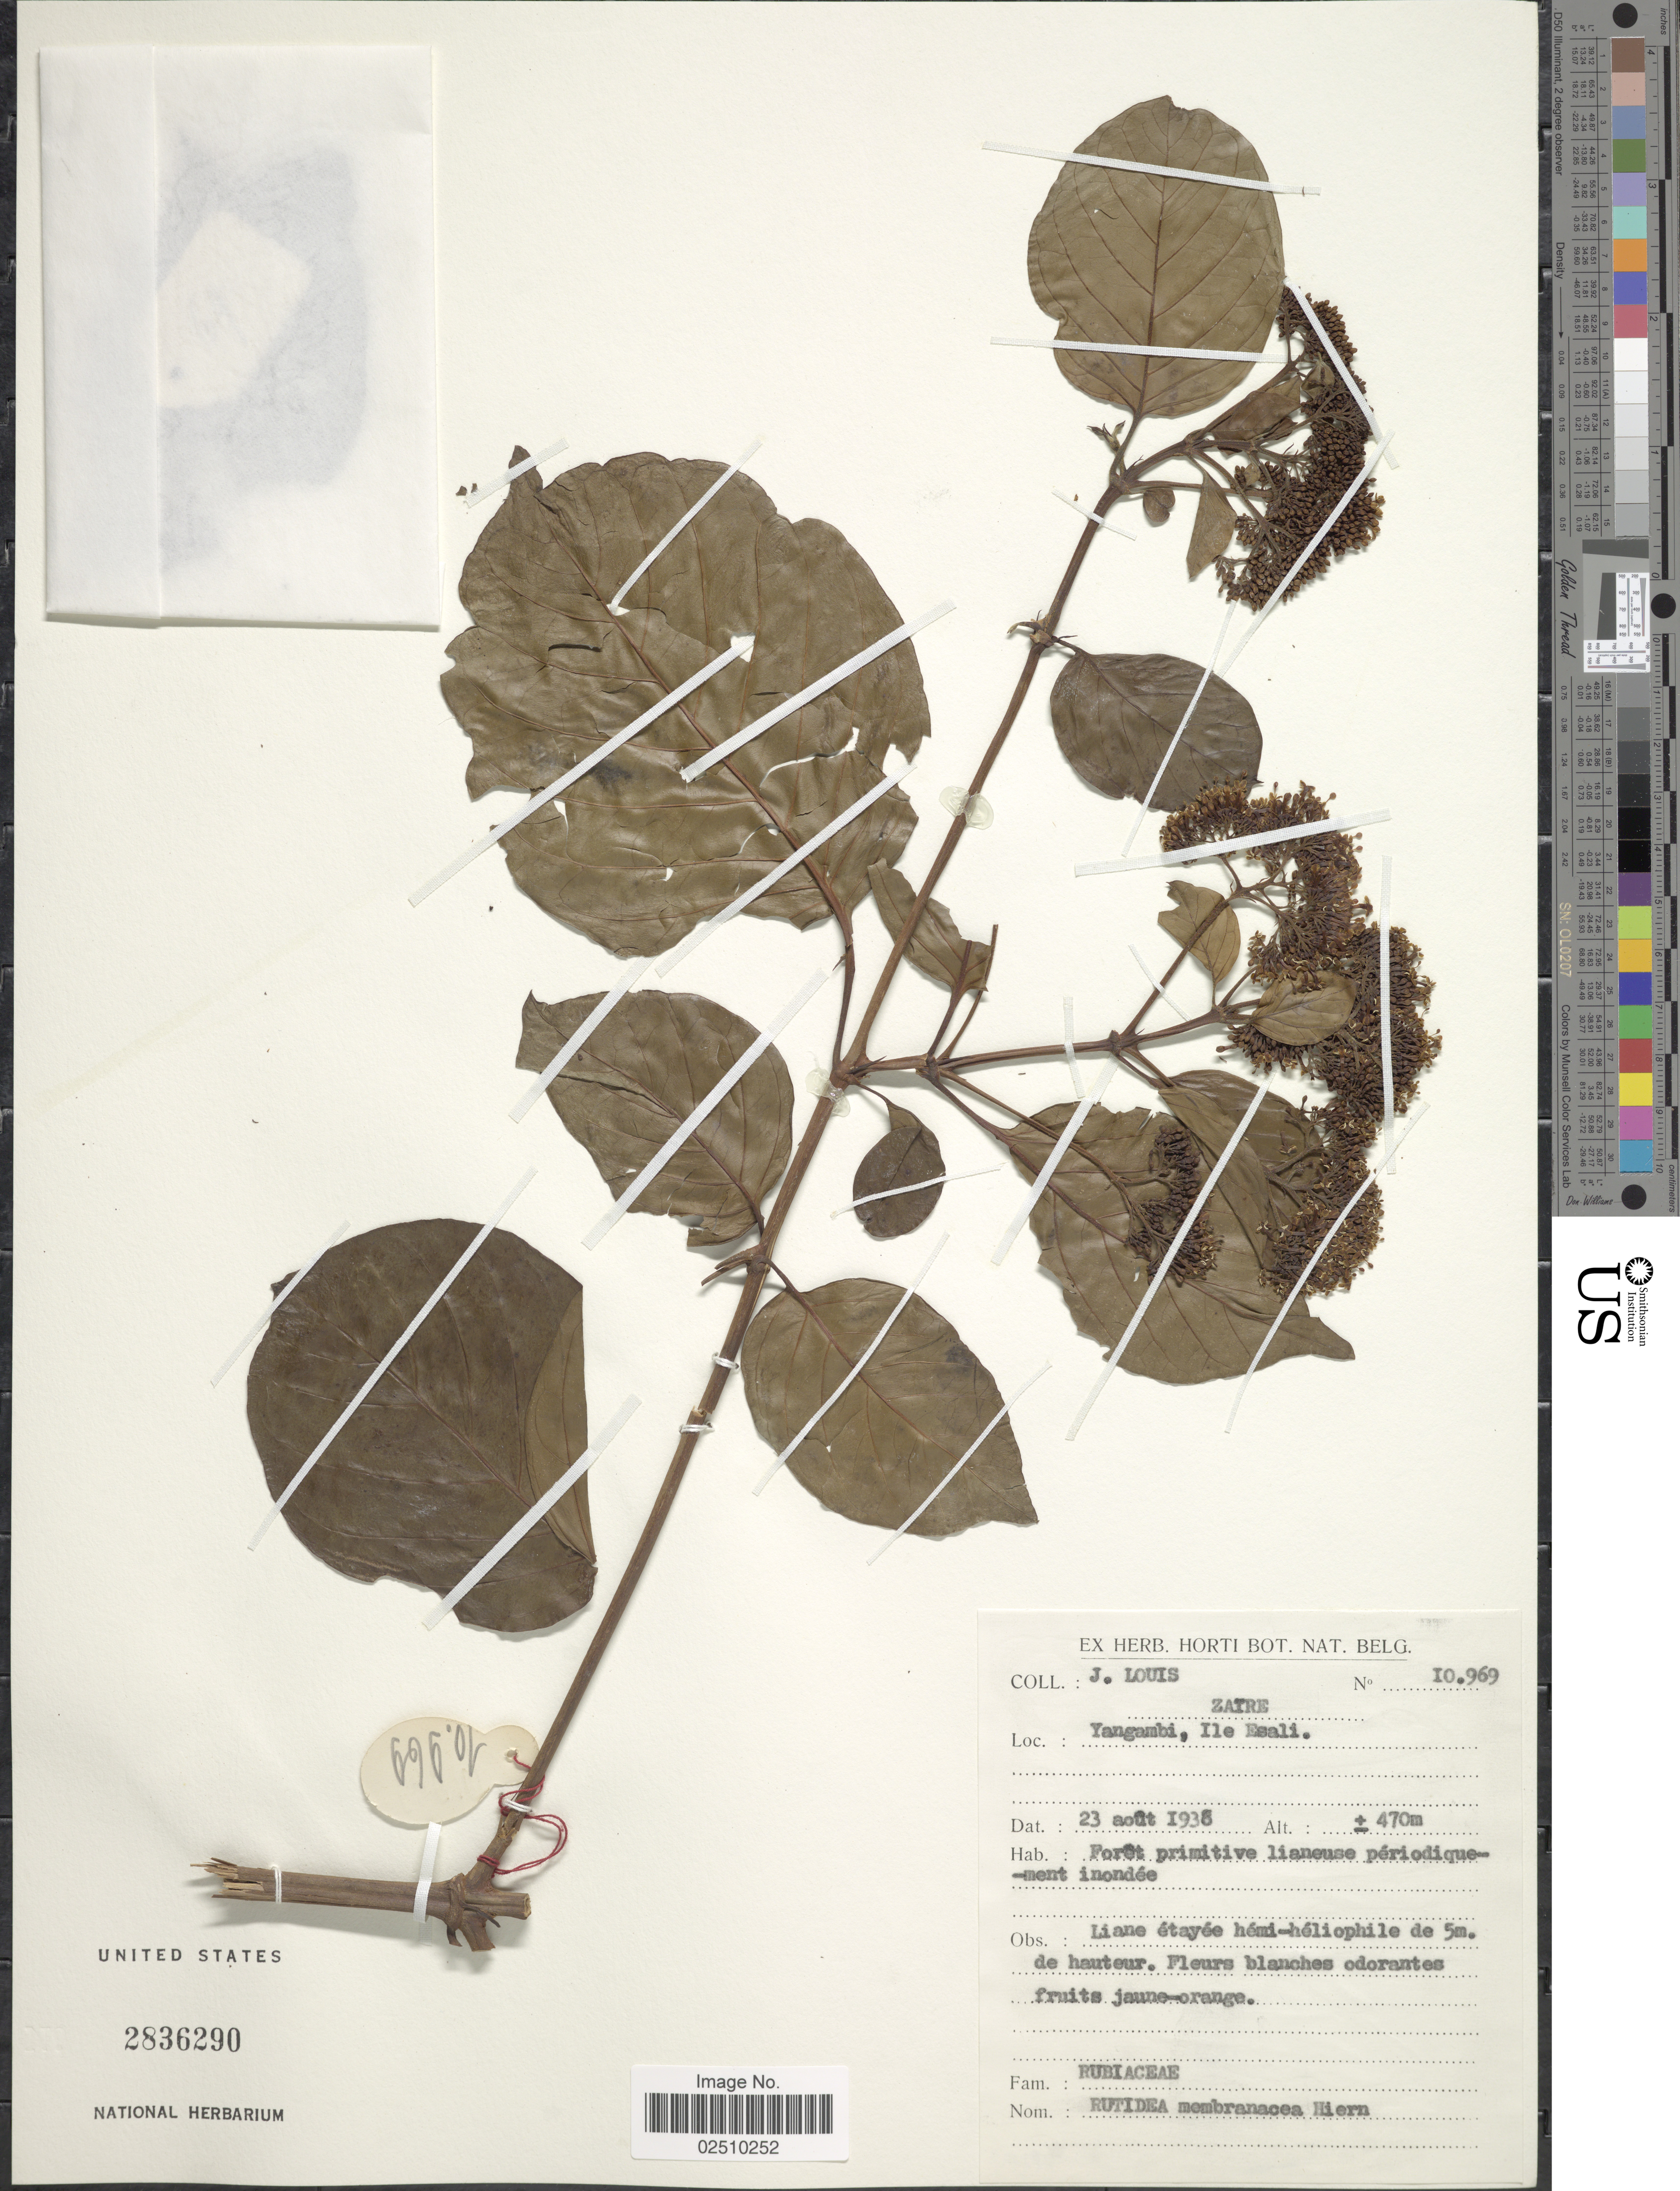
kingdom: Plantae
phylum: Tracheophyta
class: Magnoliopsida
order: Gentianales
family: Rubiaceae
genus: Rutidea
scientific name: Rutidea membranacea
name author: Hiern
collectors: J. Louis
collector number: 10969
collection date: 1938-08-23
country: Angola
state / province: Zaire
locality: Yangambi, Ile Esali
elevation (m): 470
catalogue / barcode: US 2836290